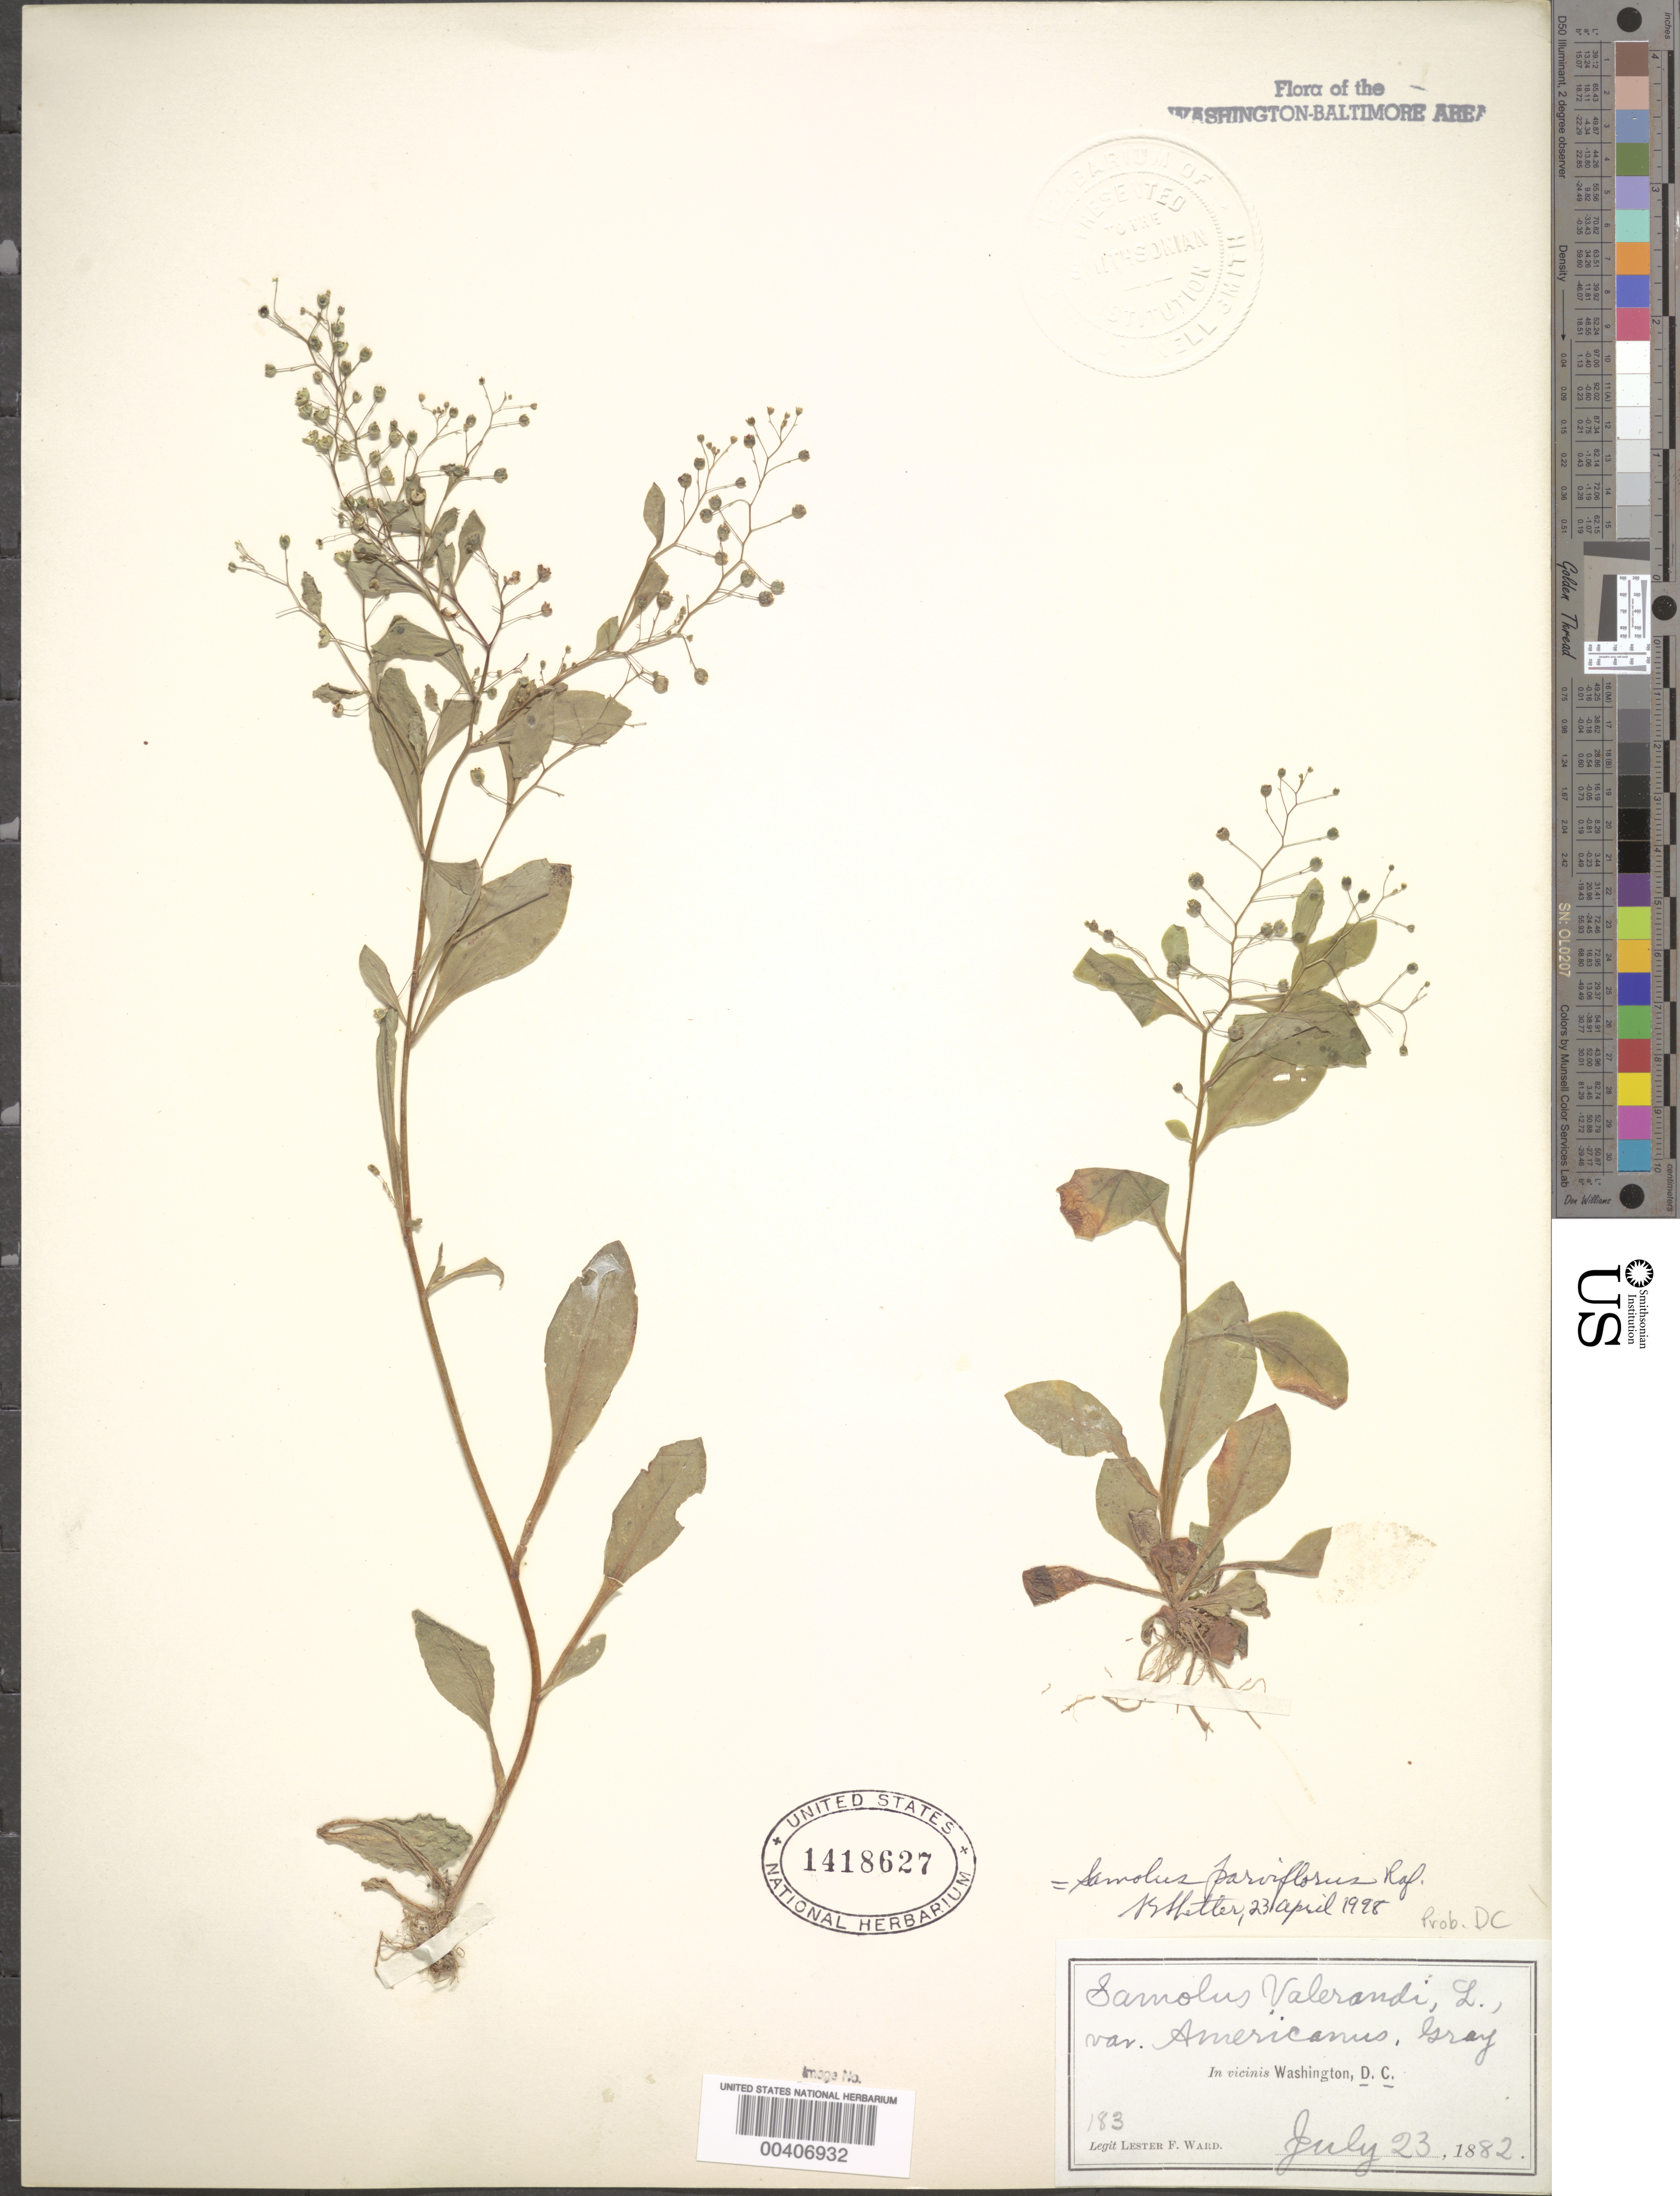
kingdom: Plantae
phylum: Tracheophyta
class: Magnoliopsida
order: Ericales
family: Primulaceae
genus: Samolus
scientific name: Samolus parviflorus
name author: Raf.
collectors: L. F. Ward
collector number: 183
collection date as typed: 23 Jul 1882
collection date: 1882-07-23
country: United States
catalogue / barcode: US 1418627